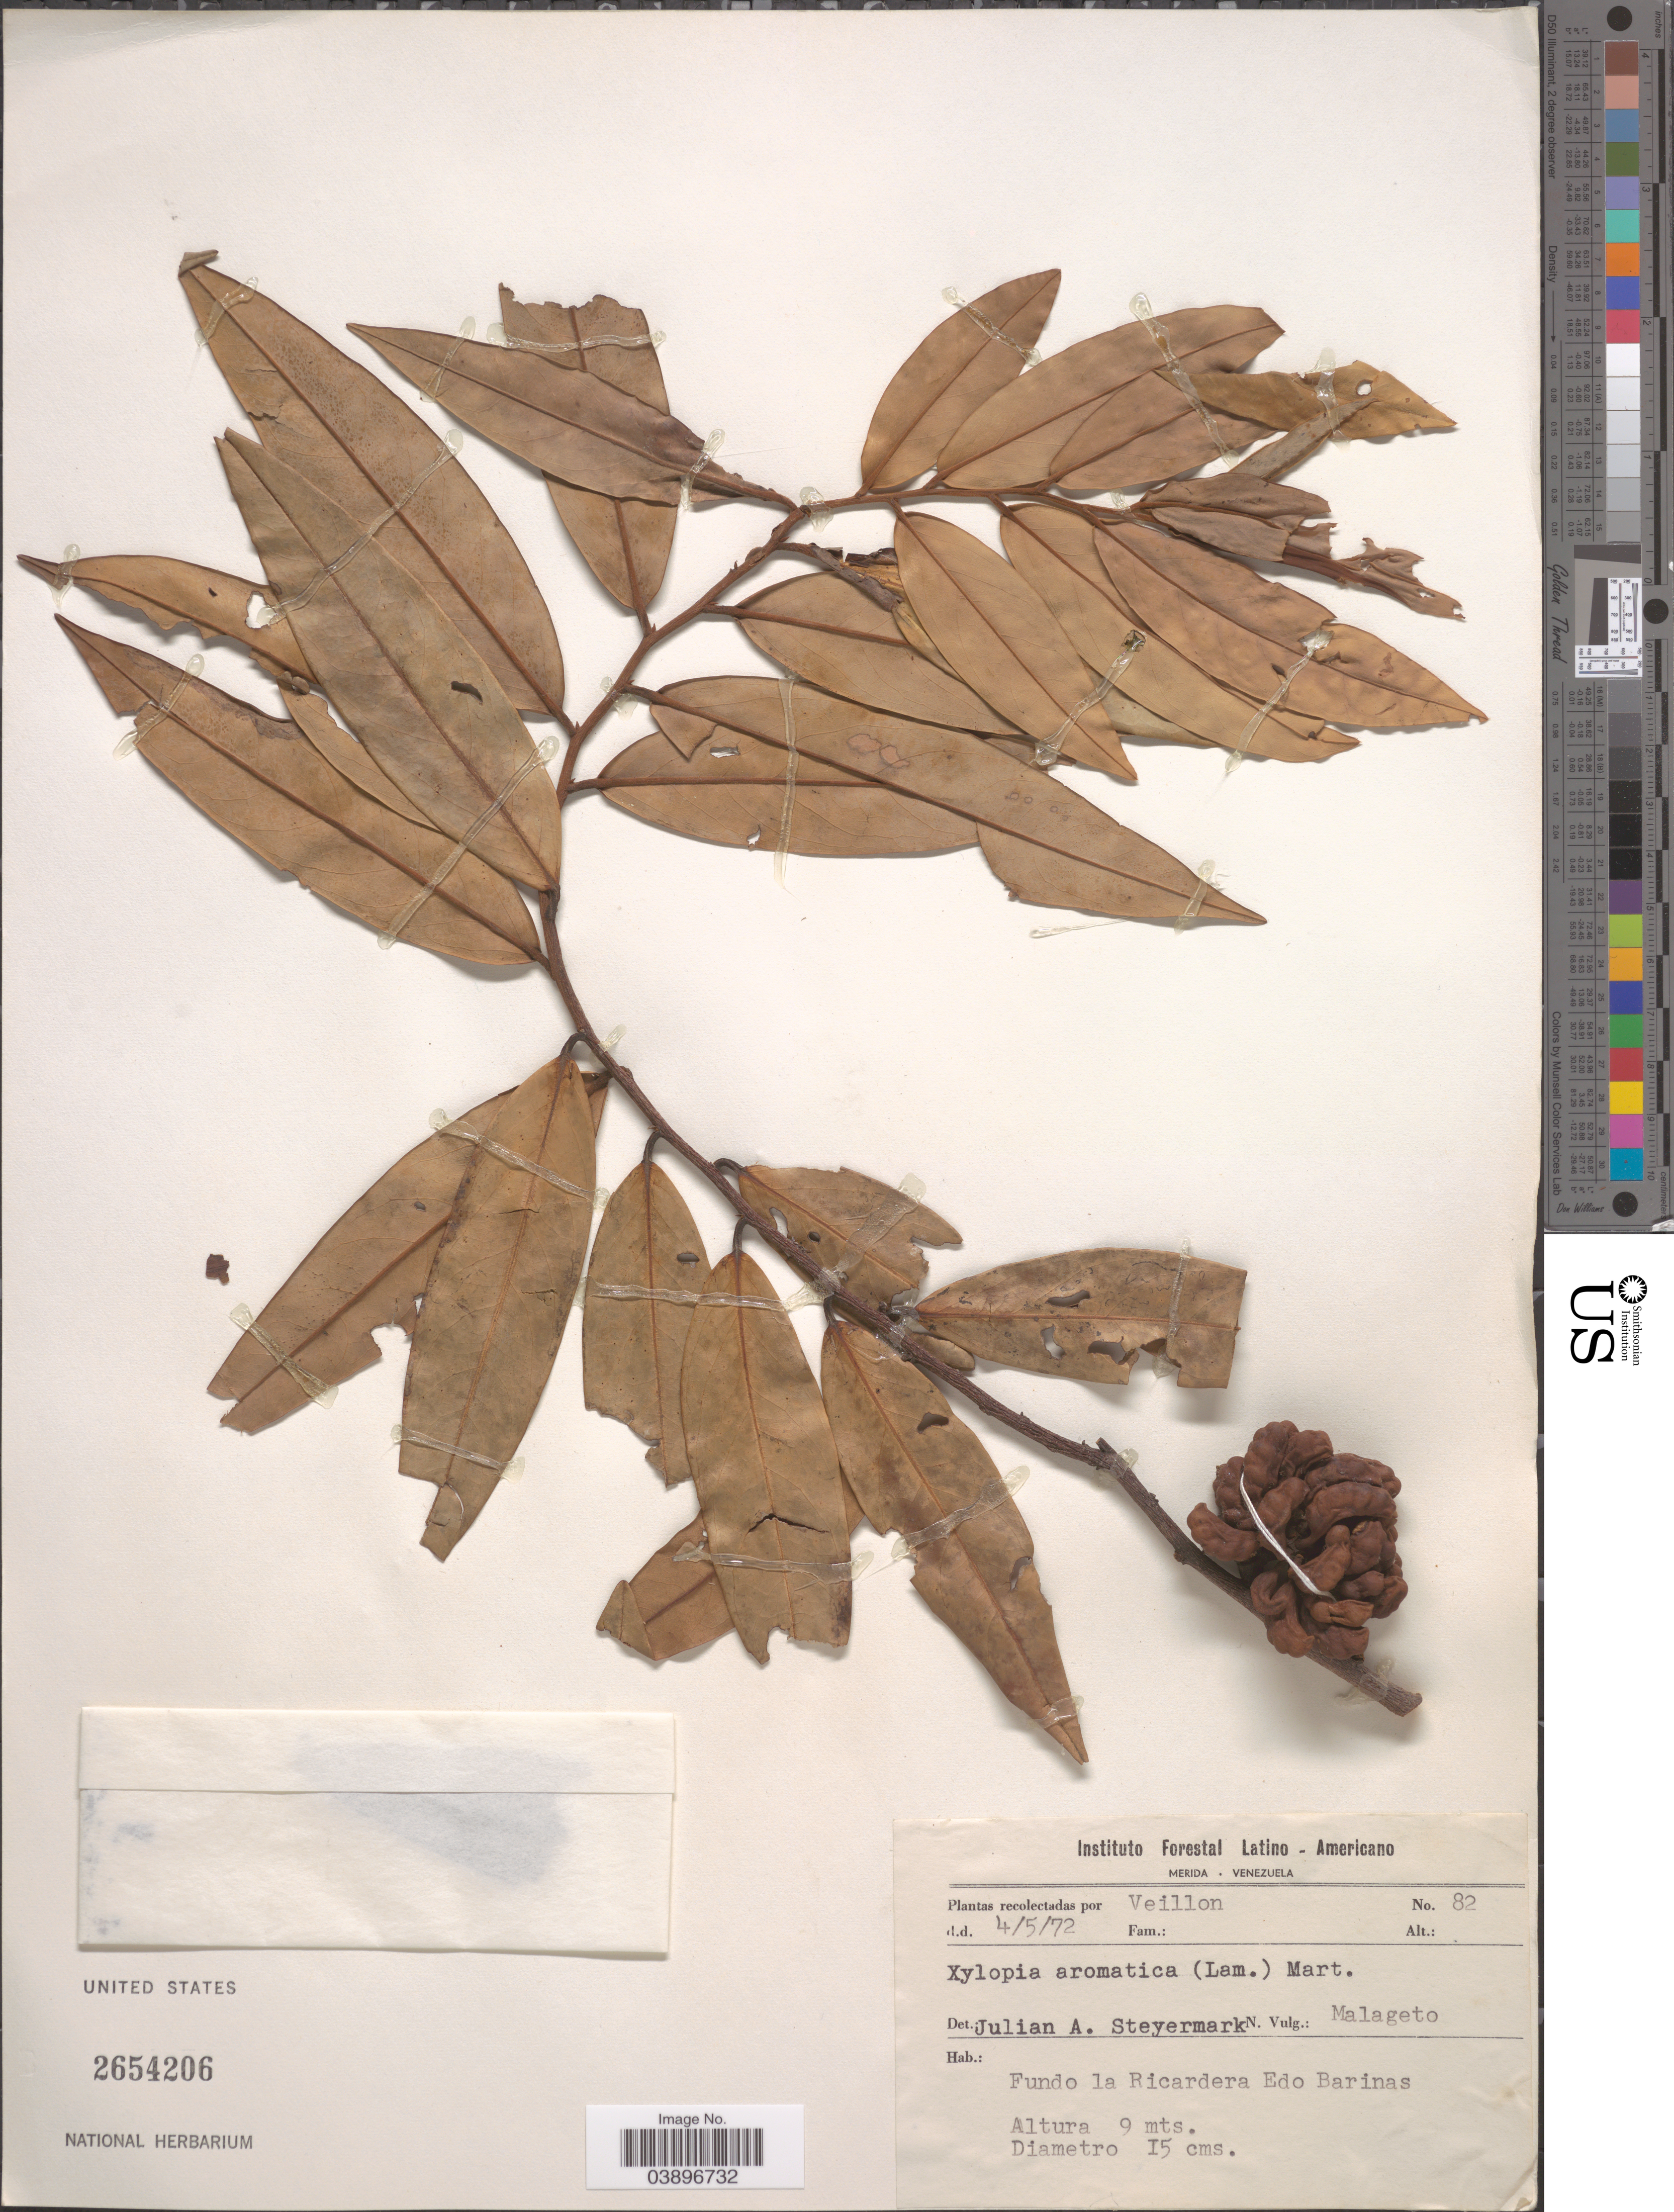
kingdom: Plantae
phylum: Tracheophyta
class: Magnoliopsida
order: Magnoliales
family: Annonaceae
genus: Xylopia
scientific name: Xylopia aromatica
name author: (Lam.) Mart.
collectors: -. Veillon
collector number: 82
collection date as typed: Transcribed d/m/y: 4/5/72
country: Venezuela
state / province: Barinas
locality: Fundo la Ricardera.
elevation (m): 9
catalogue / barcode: US 2654206